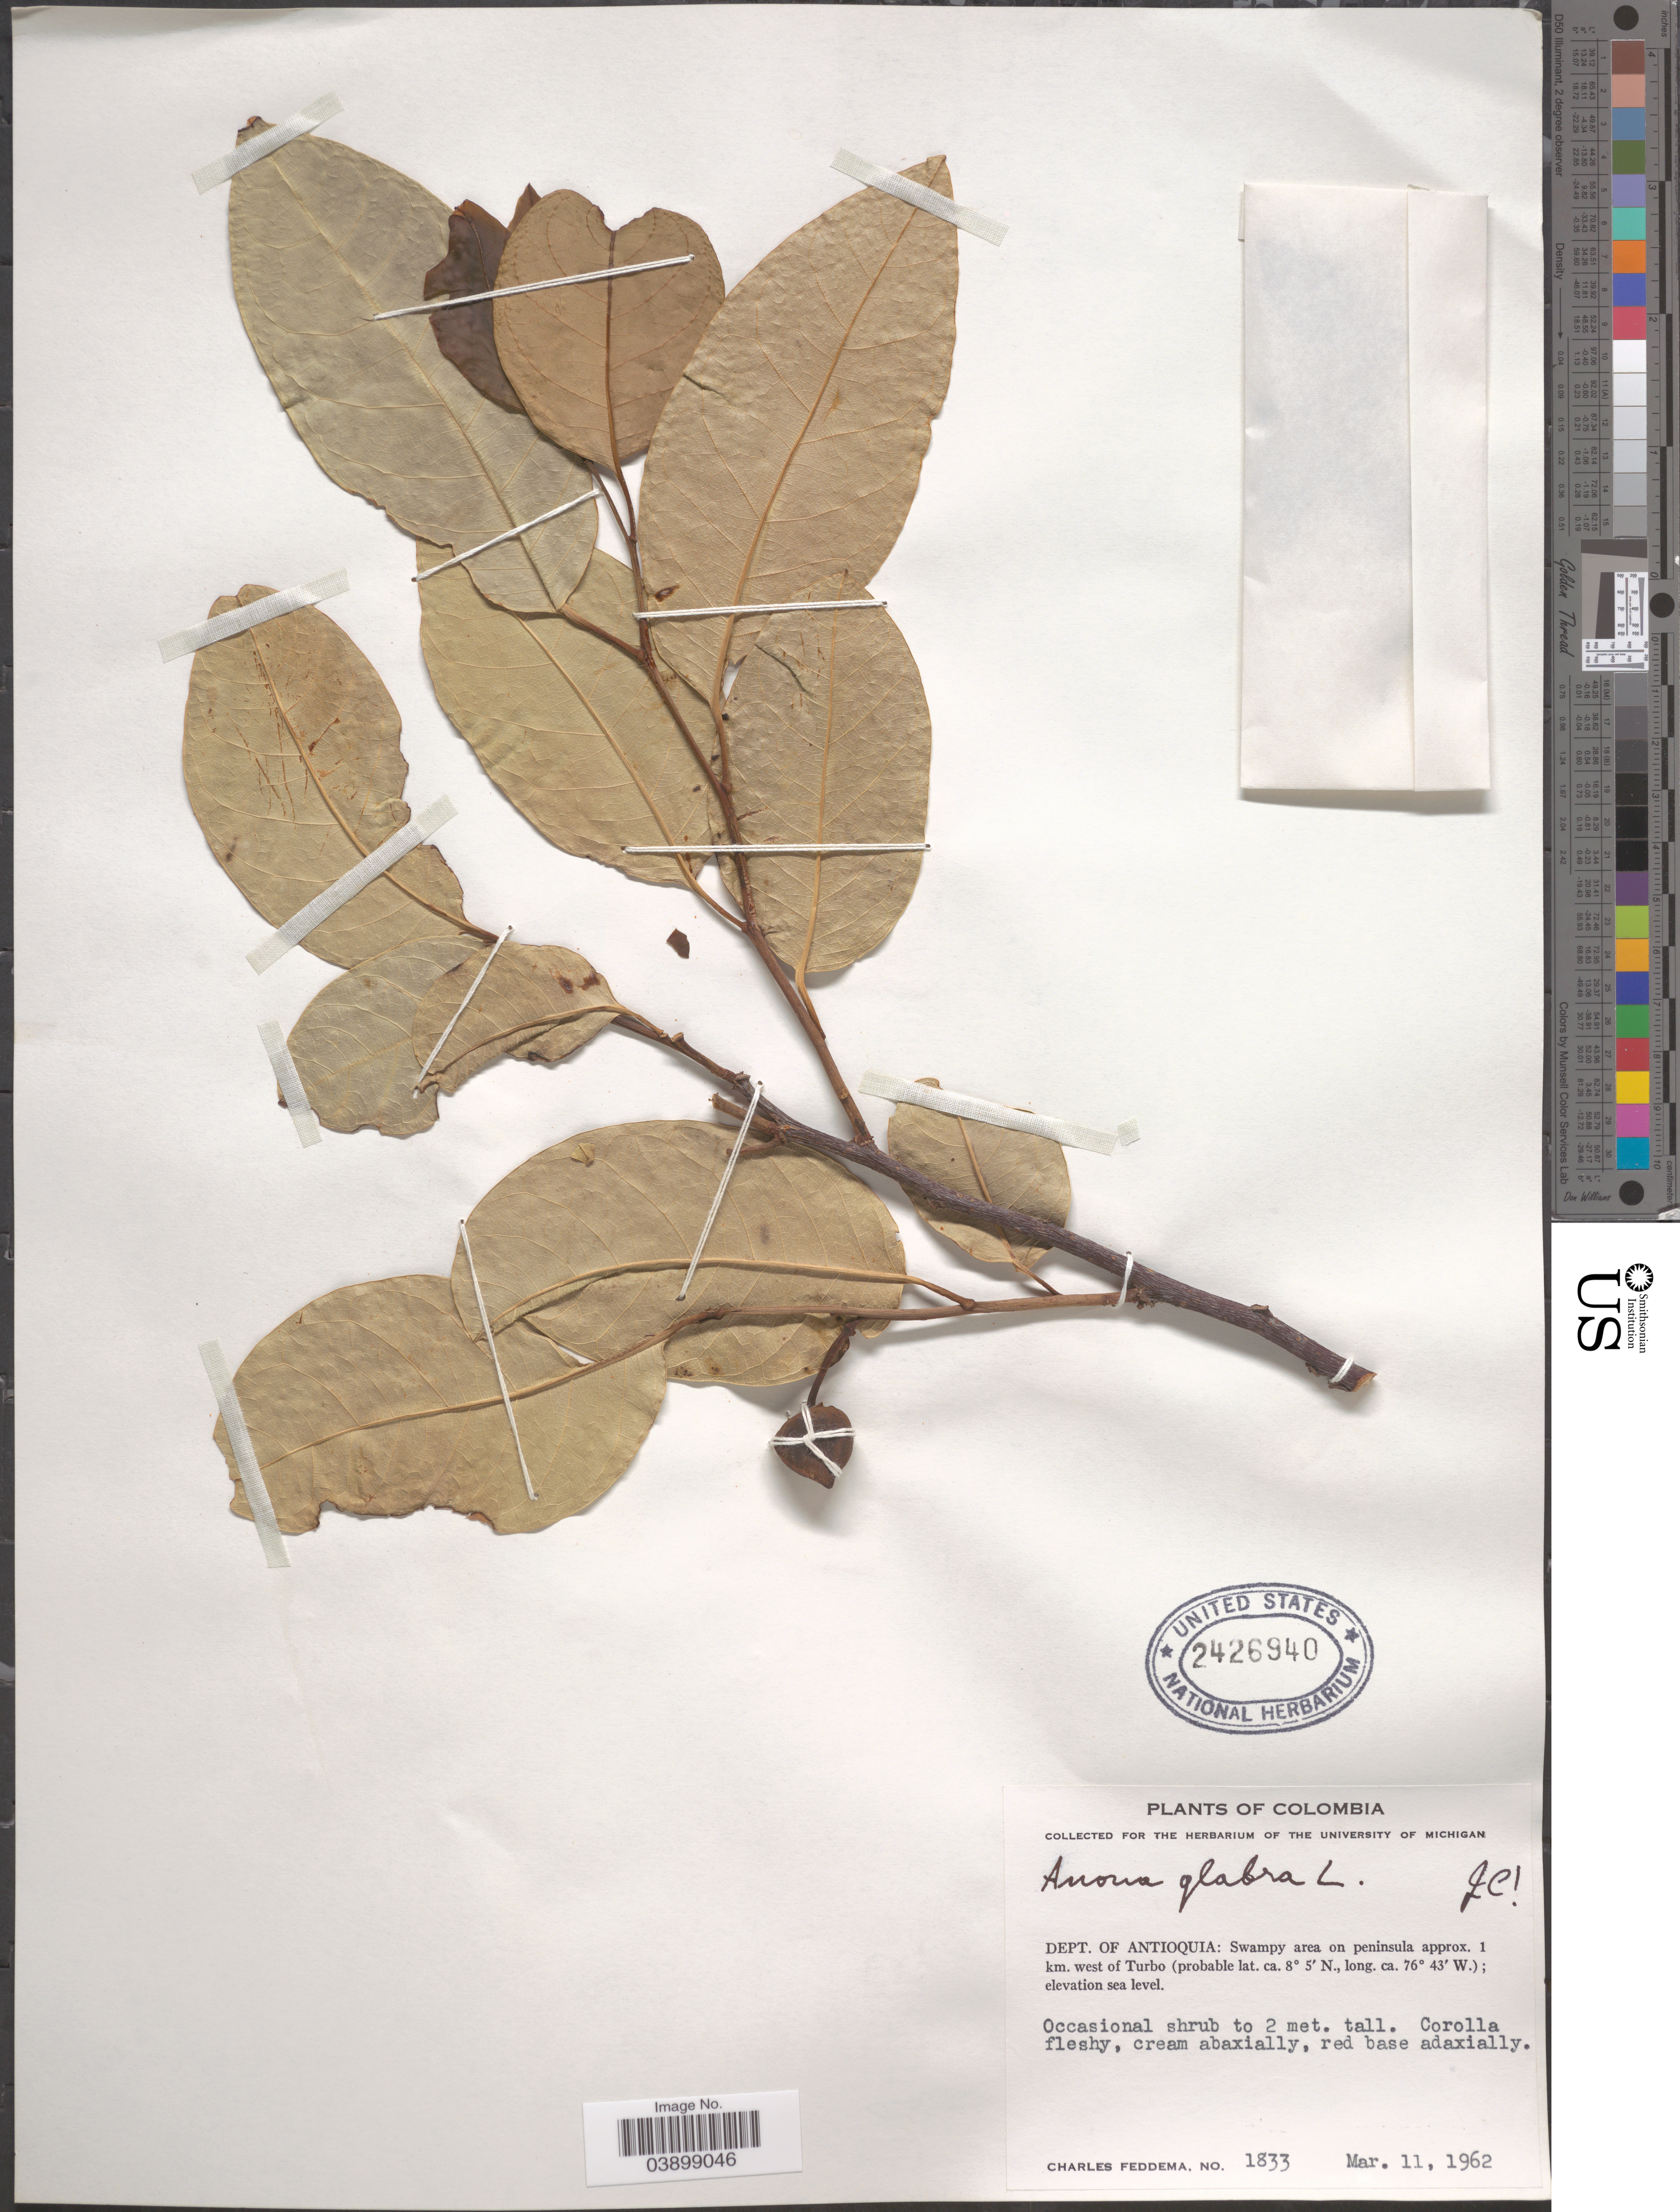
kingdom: Plantae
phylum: Tracheophyta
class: Magnoliopsida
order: Magnoliales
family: Annonaceae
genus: Annona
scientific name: Annona glabra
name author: L.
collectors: C. Feddema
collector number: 1833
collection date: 1962-03-11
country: Colombia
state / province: Antioquia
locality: Dept. of Antioquia: Swampy area on peninsula approx. 1 km. west of Turbo.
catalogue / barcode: US 2426940